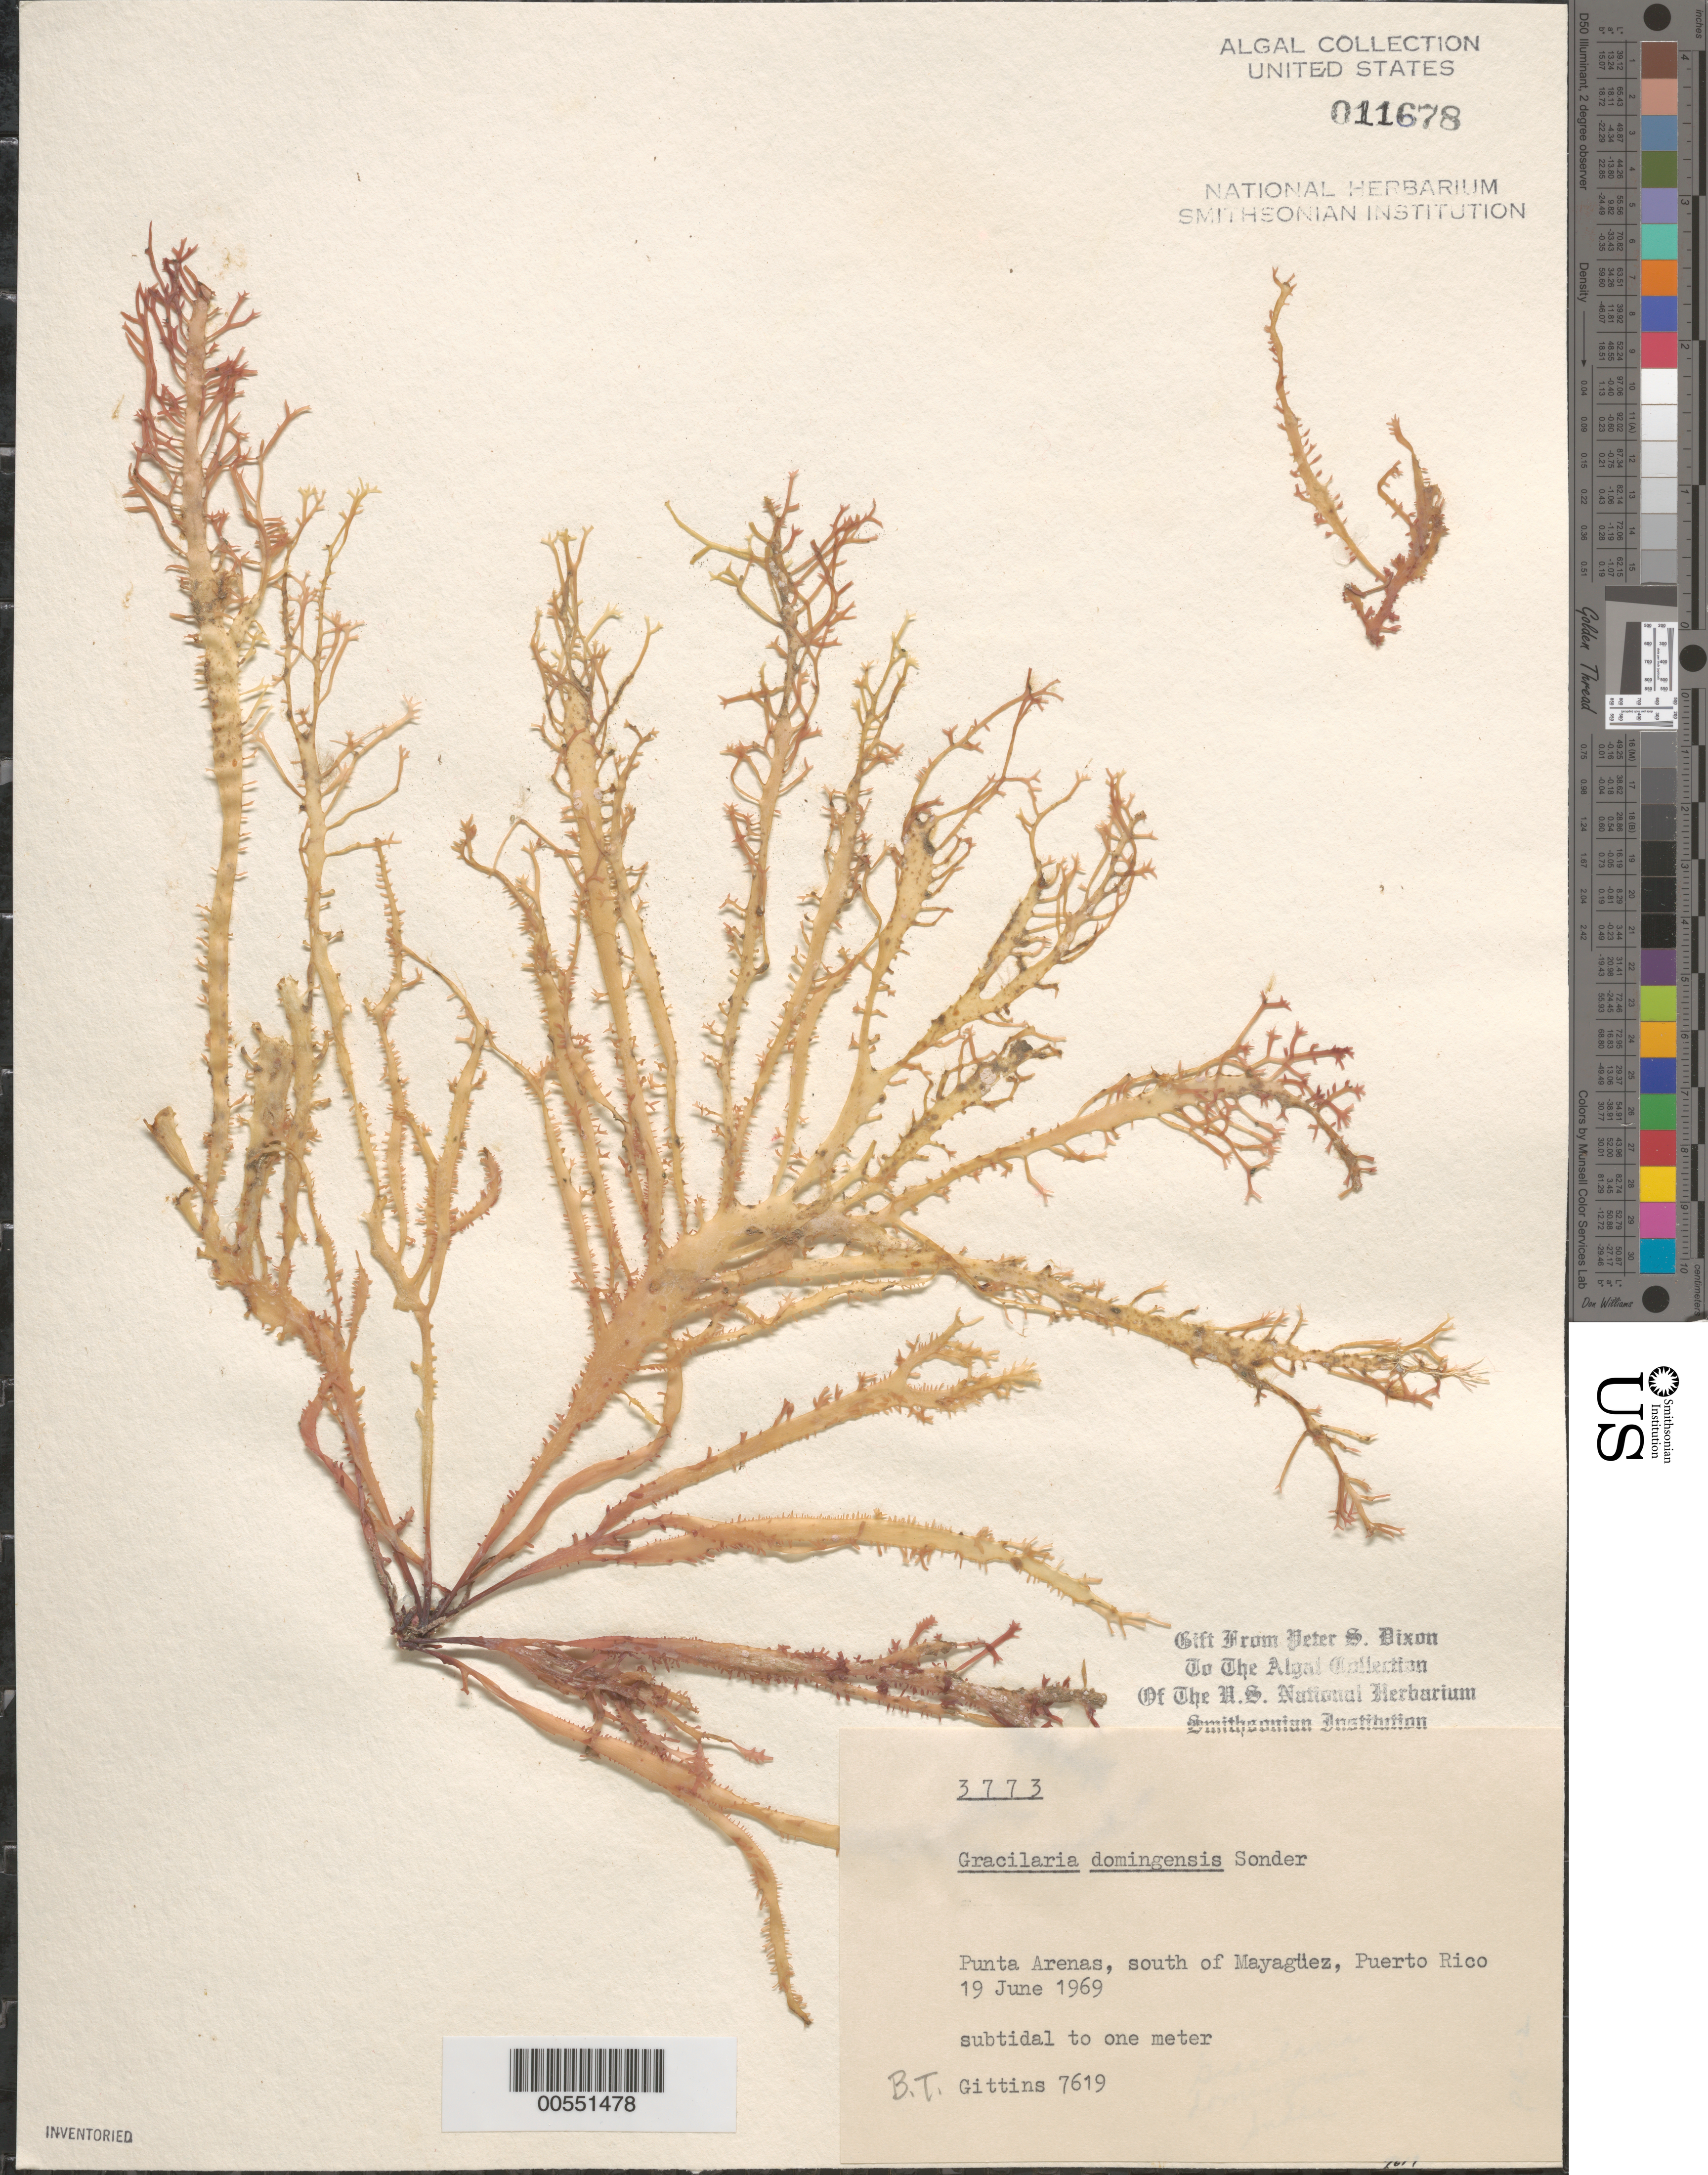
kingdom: Plantae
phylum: Rhodophyta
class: Florideophyceae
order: Gracilariales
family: Gracilariaceae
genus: Gracilaria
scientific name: Gracilaria domingensis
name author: (Kütz.) O.G. Sond. in Dickie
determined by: Dixon, P. S.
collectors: B. Gittins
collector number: BTG 7619 & PSD 3773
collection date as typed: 19 Jun 1969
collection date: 1969-06-19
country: Puerto Rico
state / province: Mayaguez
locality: Punta arenas, south of mayaguez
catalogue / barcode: US 11678